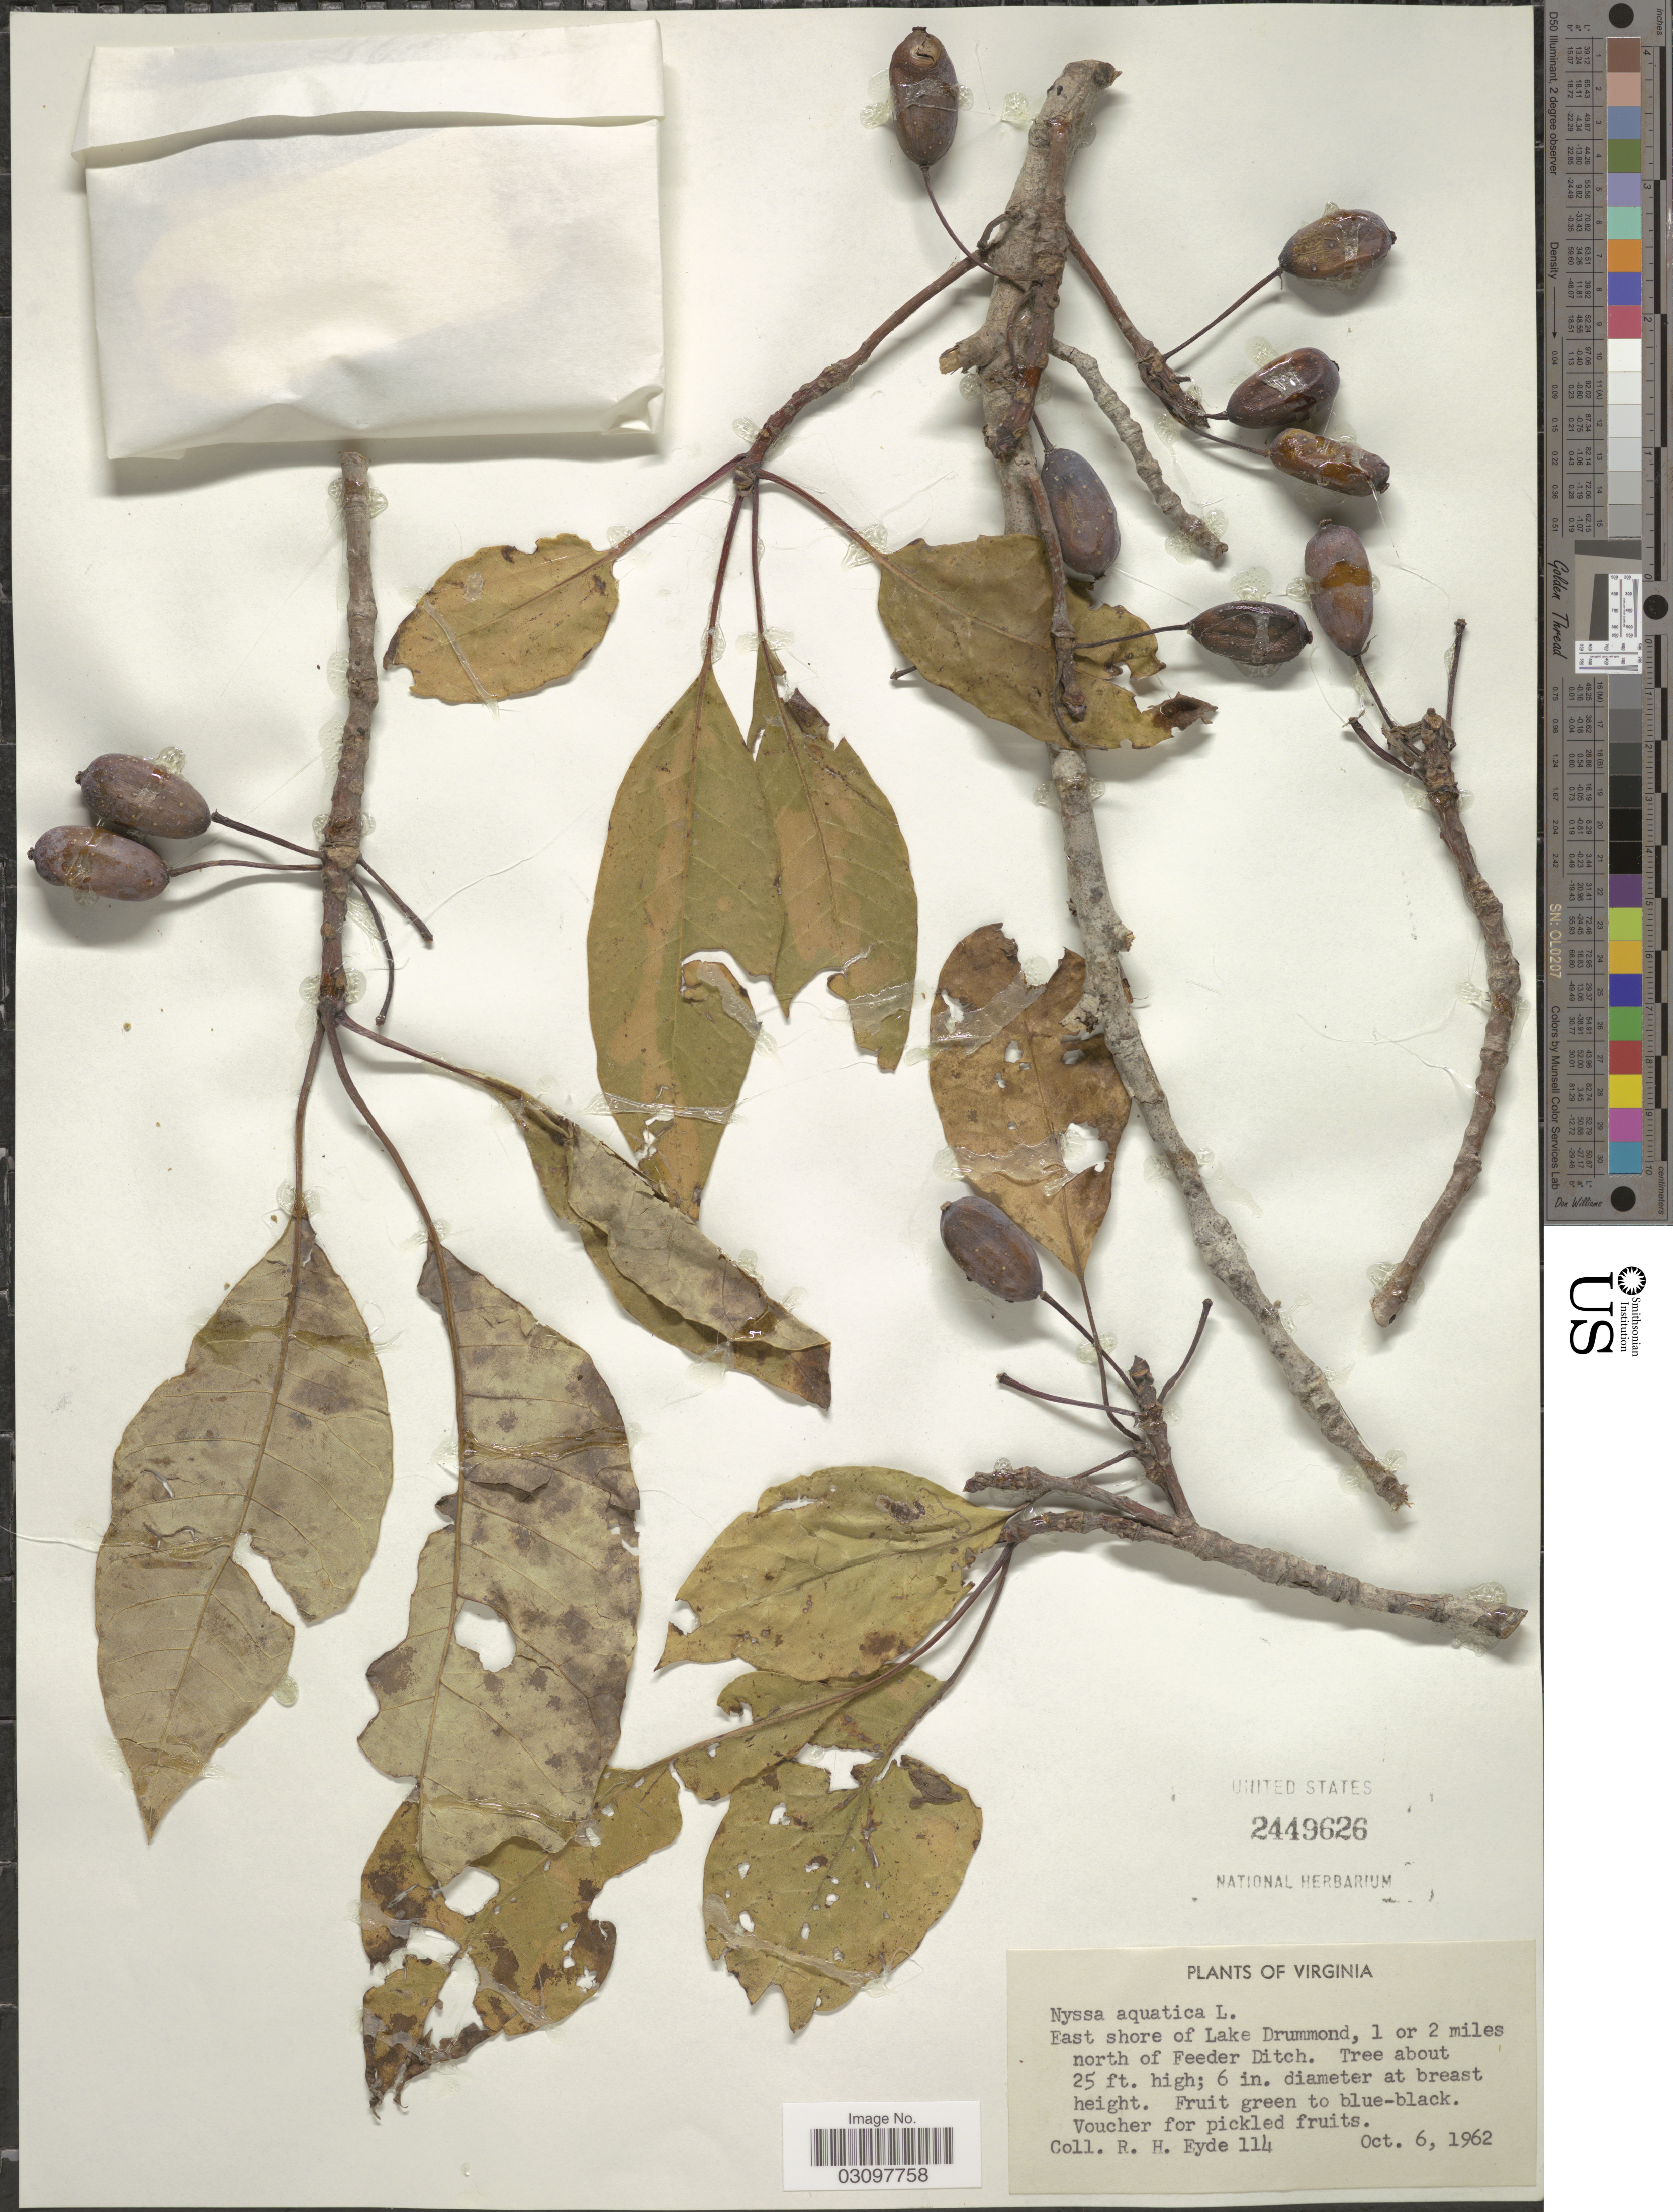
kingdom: Plantae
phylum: Tracheophyta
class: Magnoliopsida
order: Cornales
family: Nyssaceae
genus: Nyssa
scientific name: Nyssa aquatica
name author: L.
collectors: R. H. Eyde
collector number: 114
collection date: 1962-10-06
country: United States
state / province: Virginia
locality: East shore of Lake Drummond, 1 or 2 miles north of Feeder Ditch.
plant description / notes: Fruit temporarily sampled for micro-CT scanning.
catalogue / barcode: US 2449626